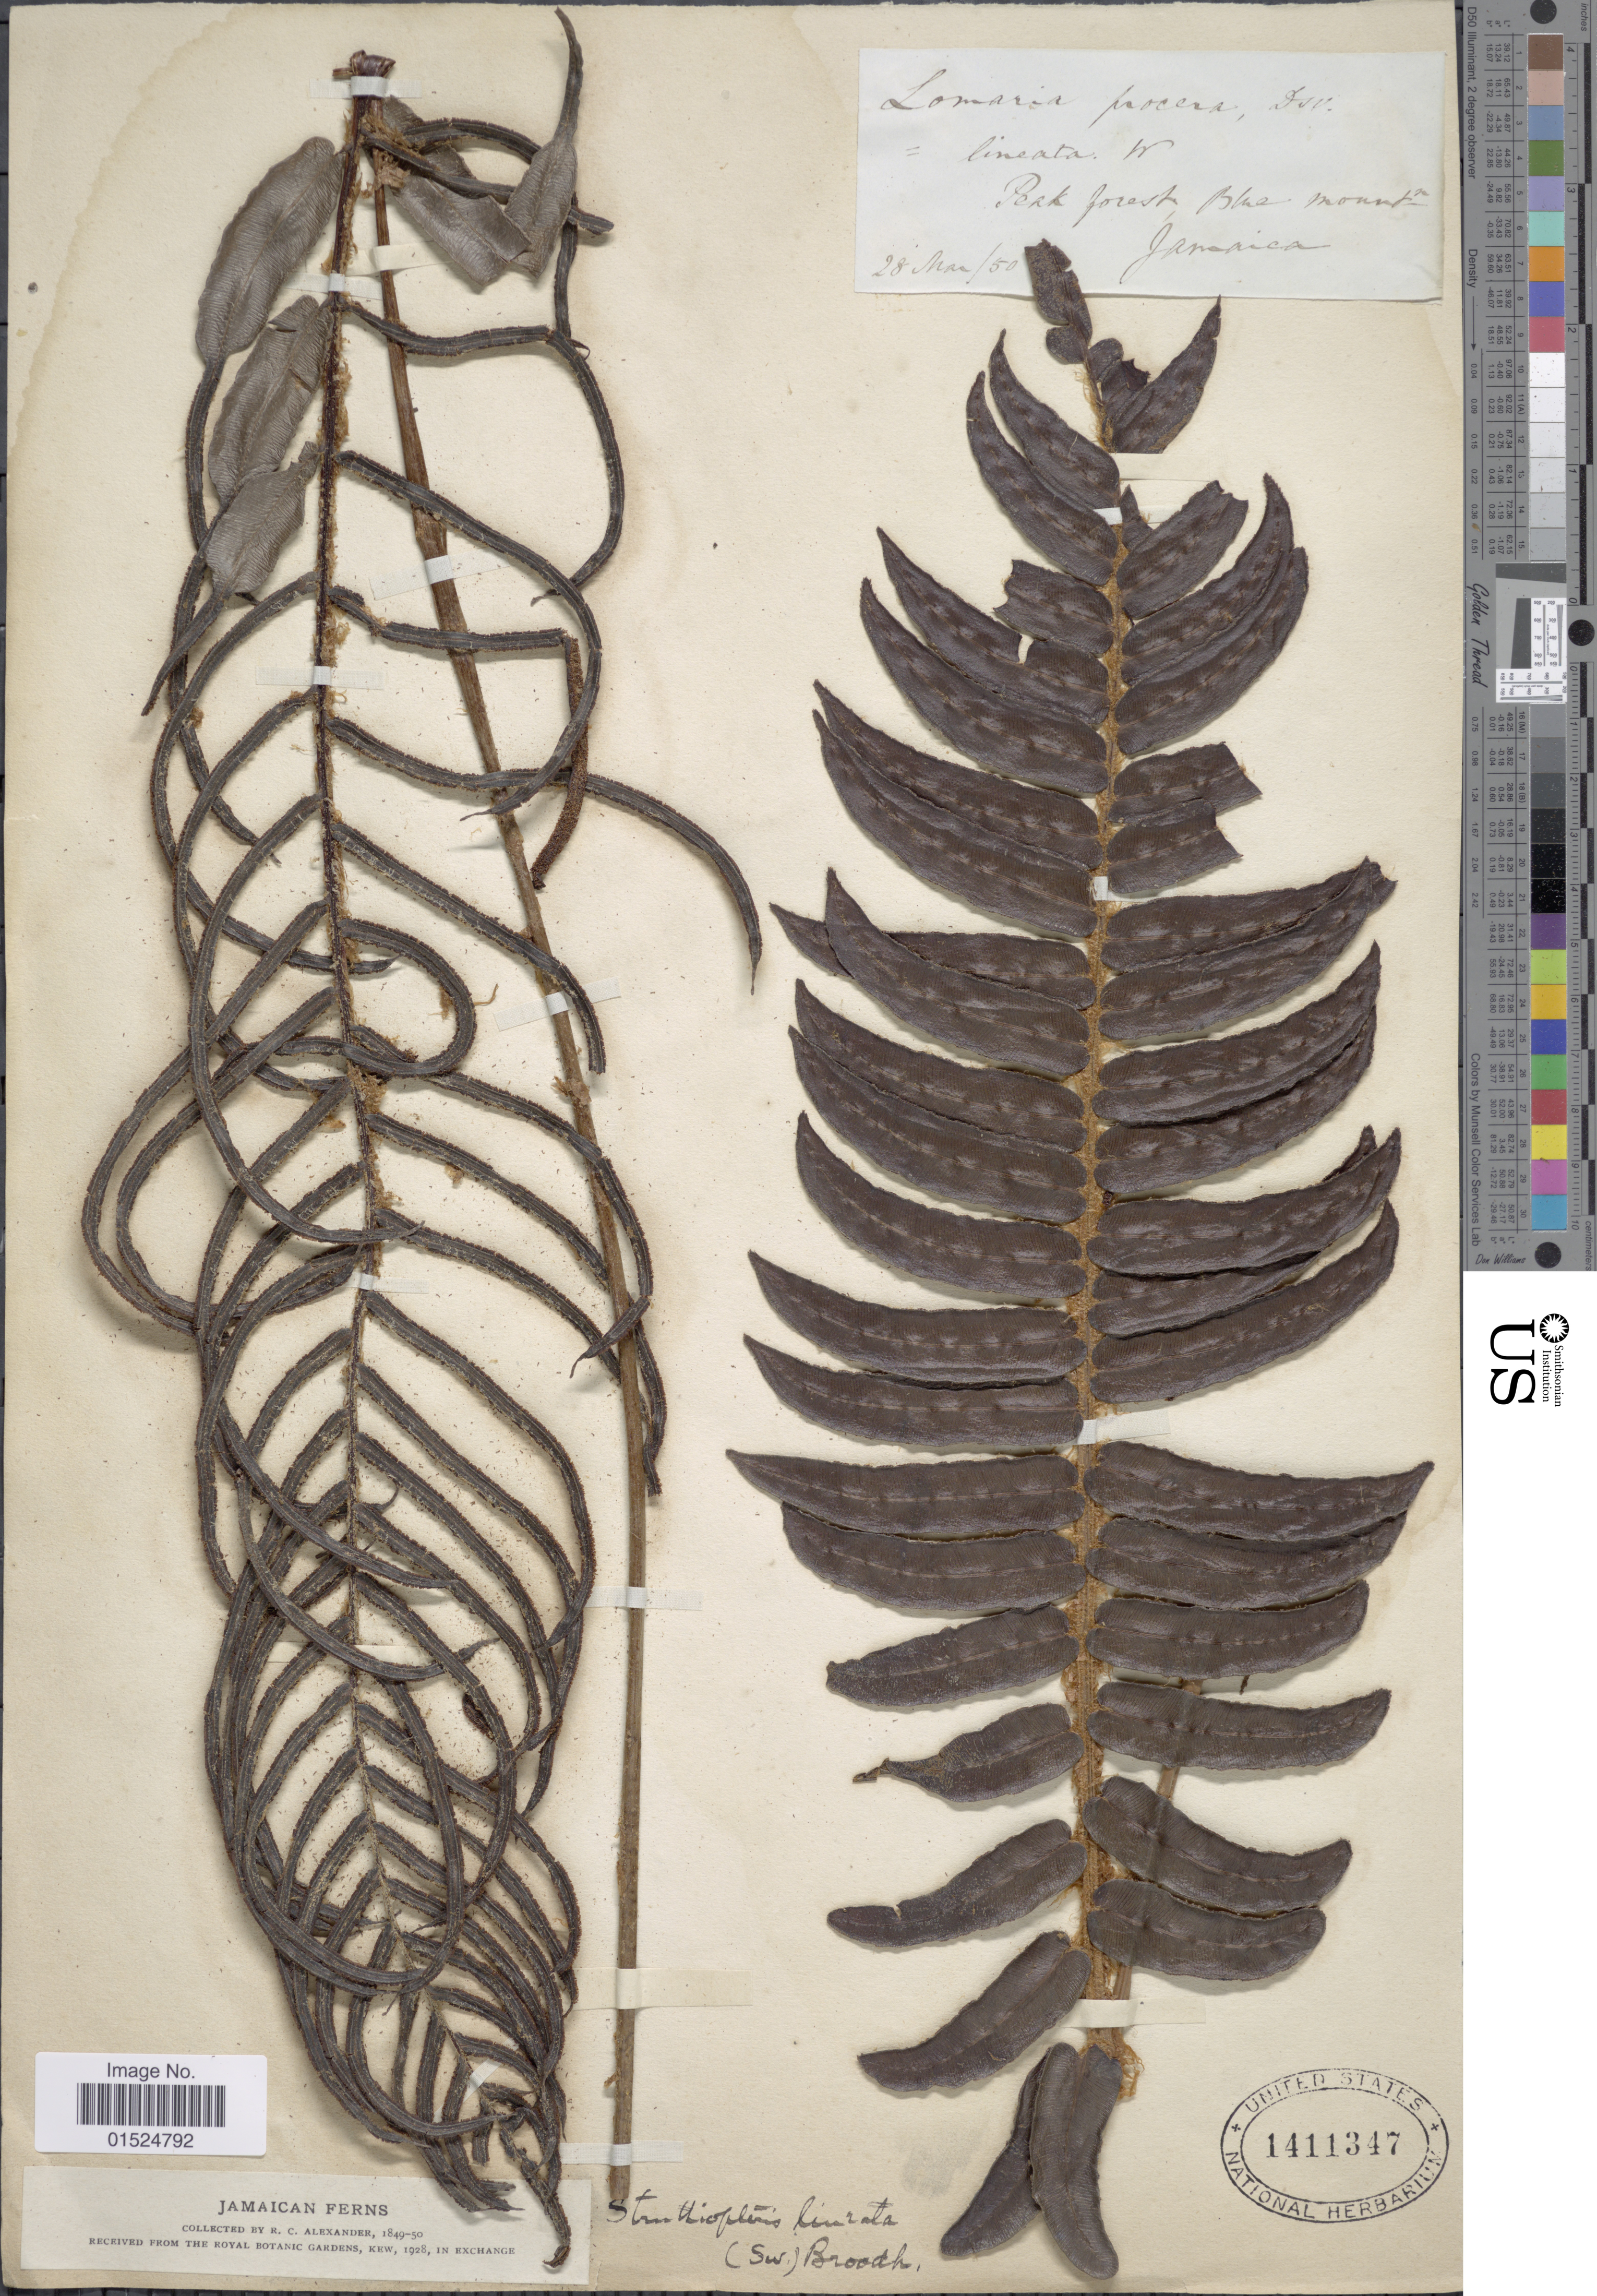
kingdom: Plantae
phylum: Tracheophyta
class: Polypodiopsida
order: Polypodiales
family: Blechnaceae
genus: Blechnum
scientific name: Blechnum lineatum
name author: (Sw.) C. Chr.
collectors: R. C. Alexander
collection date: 1950-03-28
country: Jamaica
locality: Perk forest Blue Mountain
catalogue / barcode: US 1411347